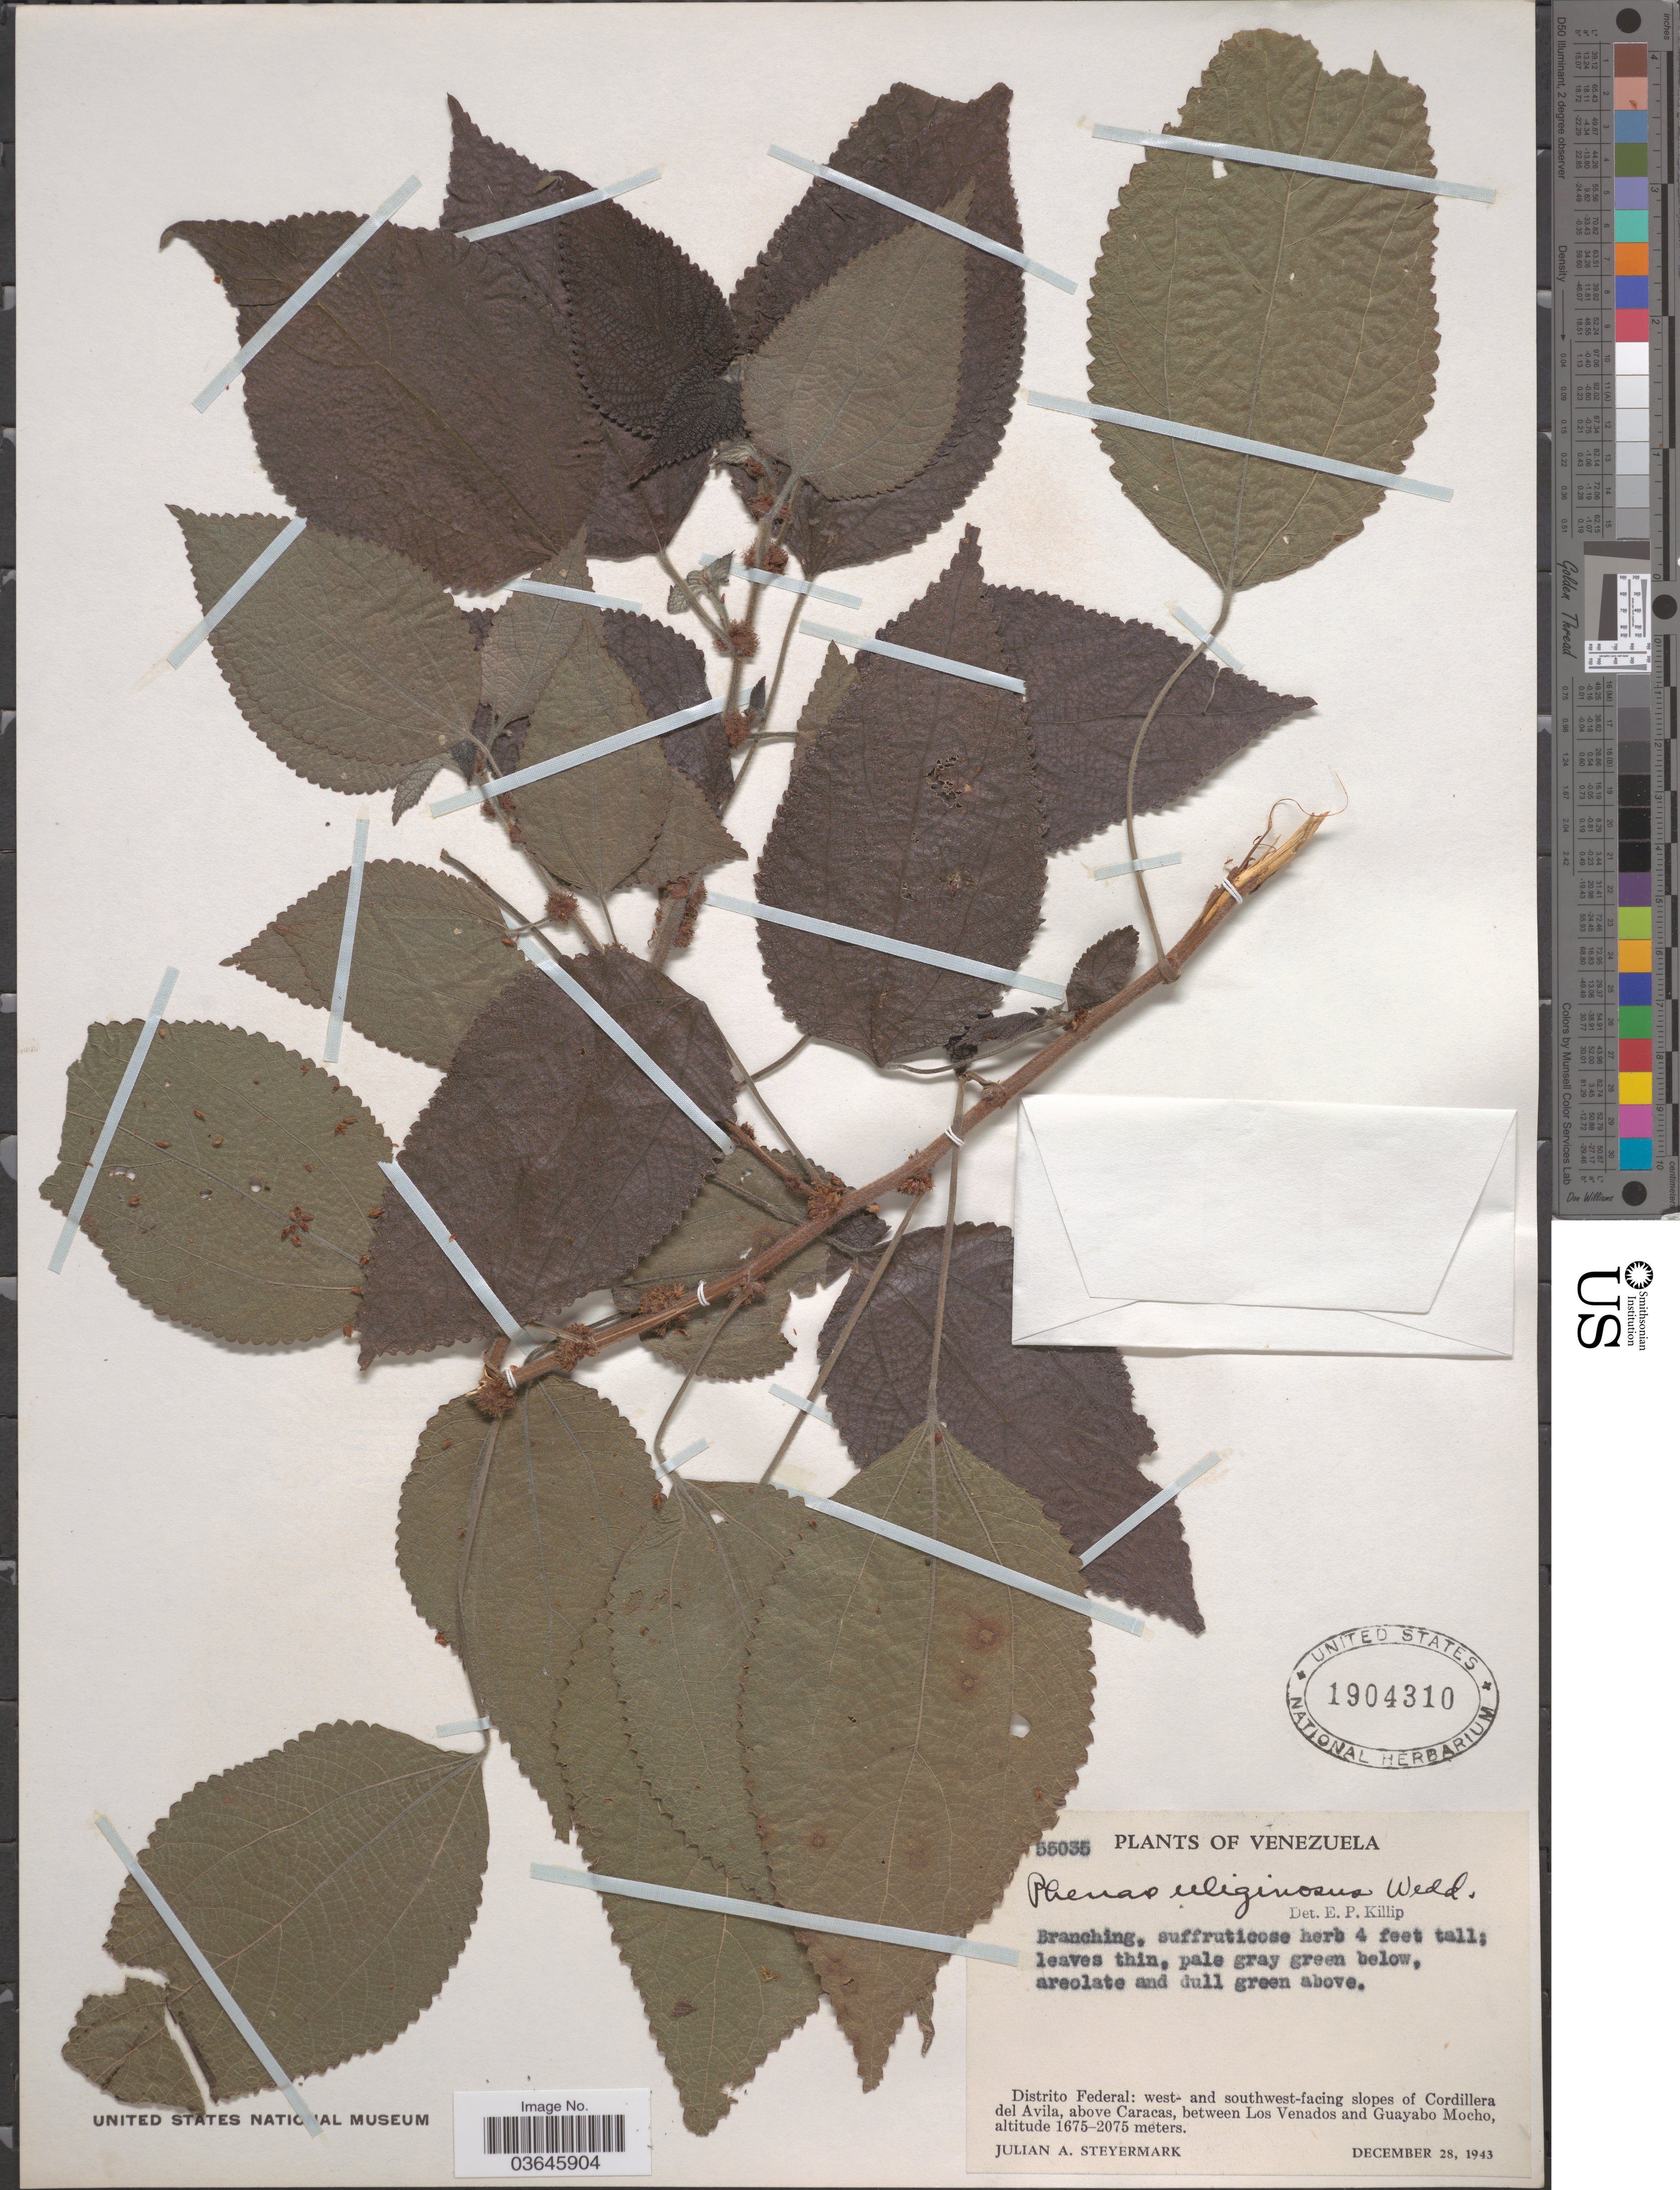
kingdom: Plantae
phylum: Tracheophyta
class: Magnoliopsida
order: Rosales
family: Urticaceae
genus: Phenax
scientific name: Phenax uliginosus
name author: Wedd.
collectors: J. Steyermark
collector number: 55035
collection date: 1943-12-28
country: Venezuela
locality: Distrito federal: west- and southwest-facing slopes of Cordillera del Avila, above Caracas, between Los Venados and Guayabo Mocho.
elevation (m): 1675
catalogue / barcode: US 1904310